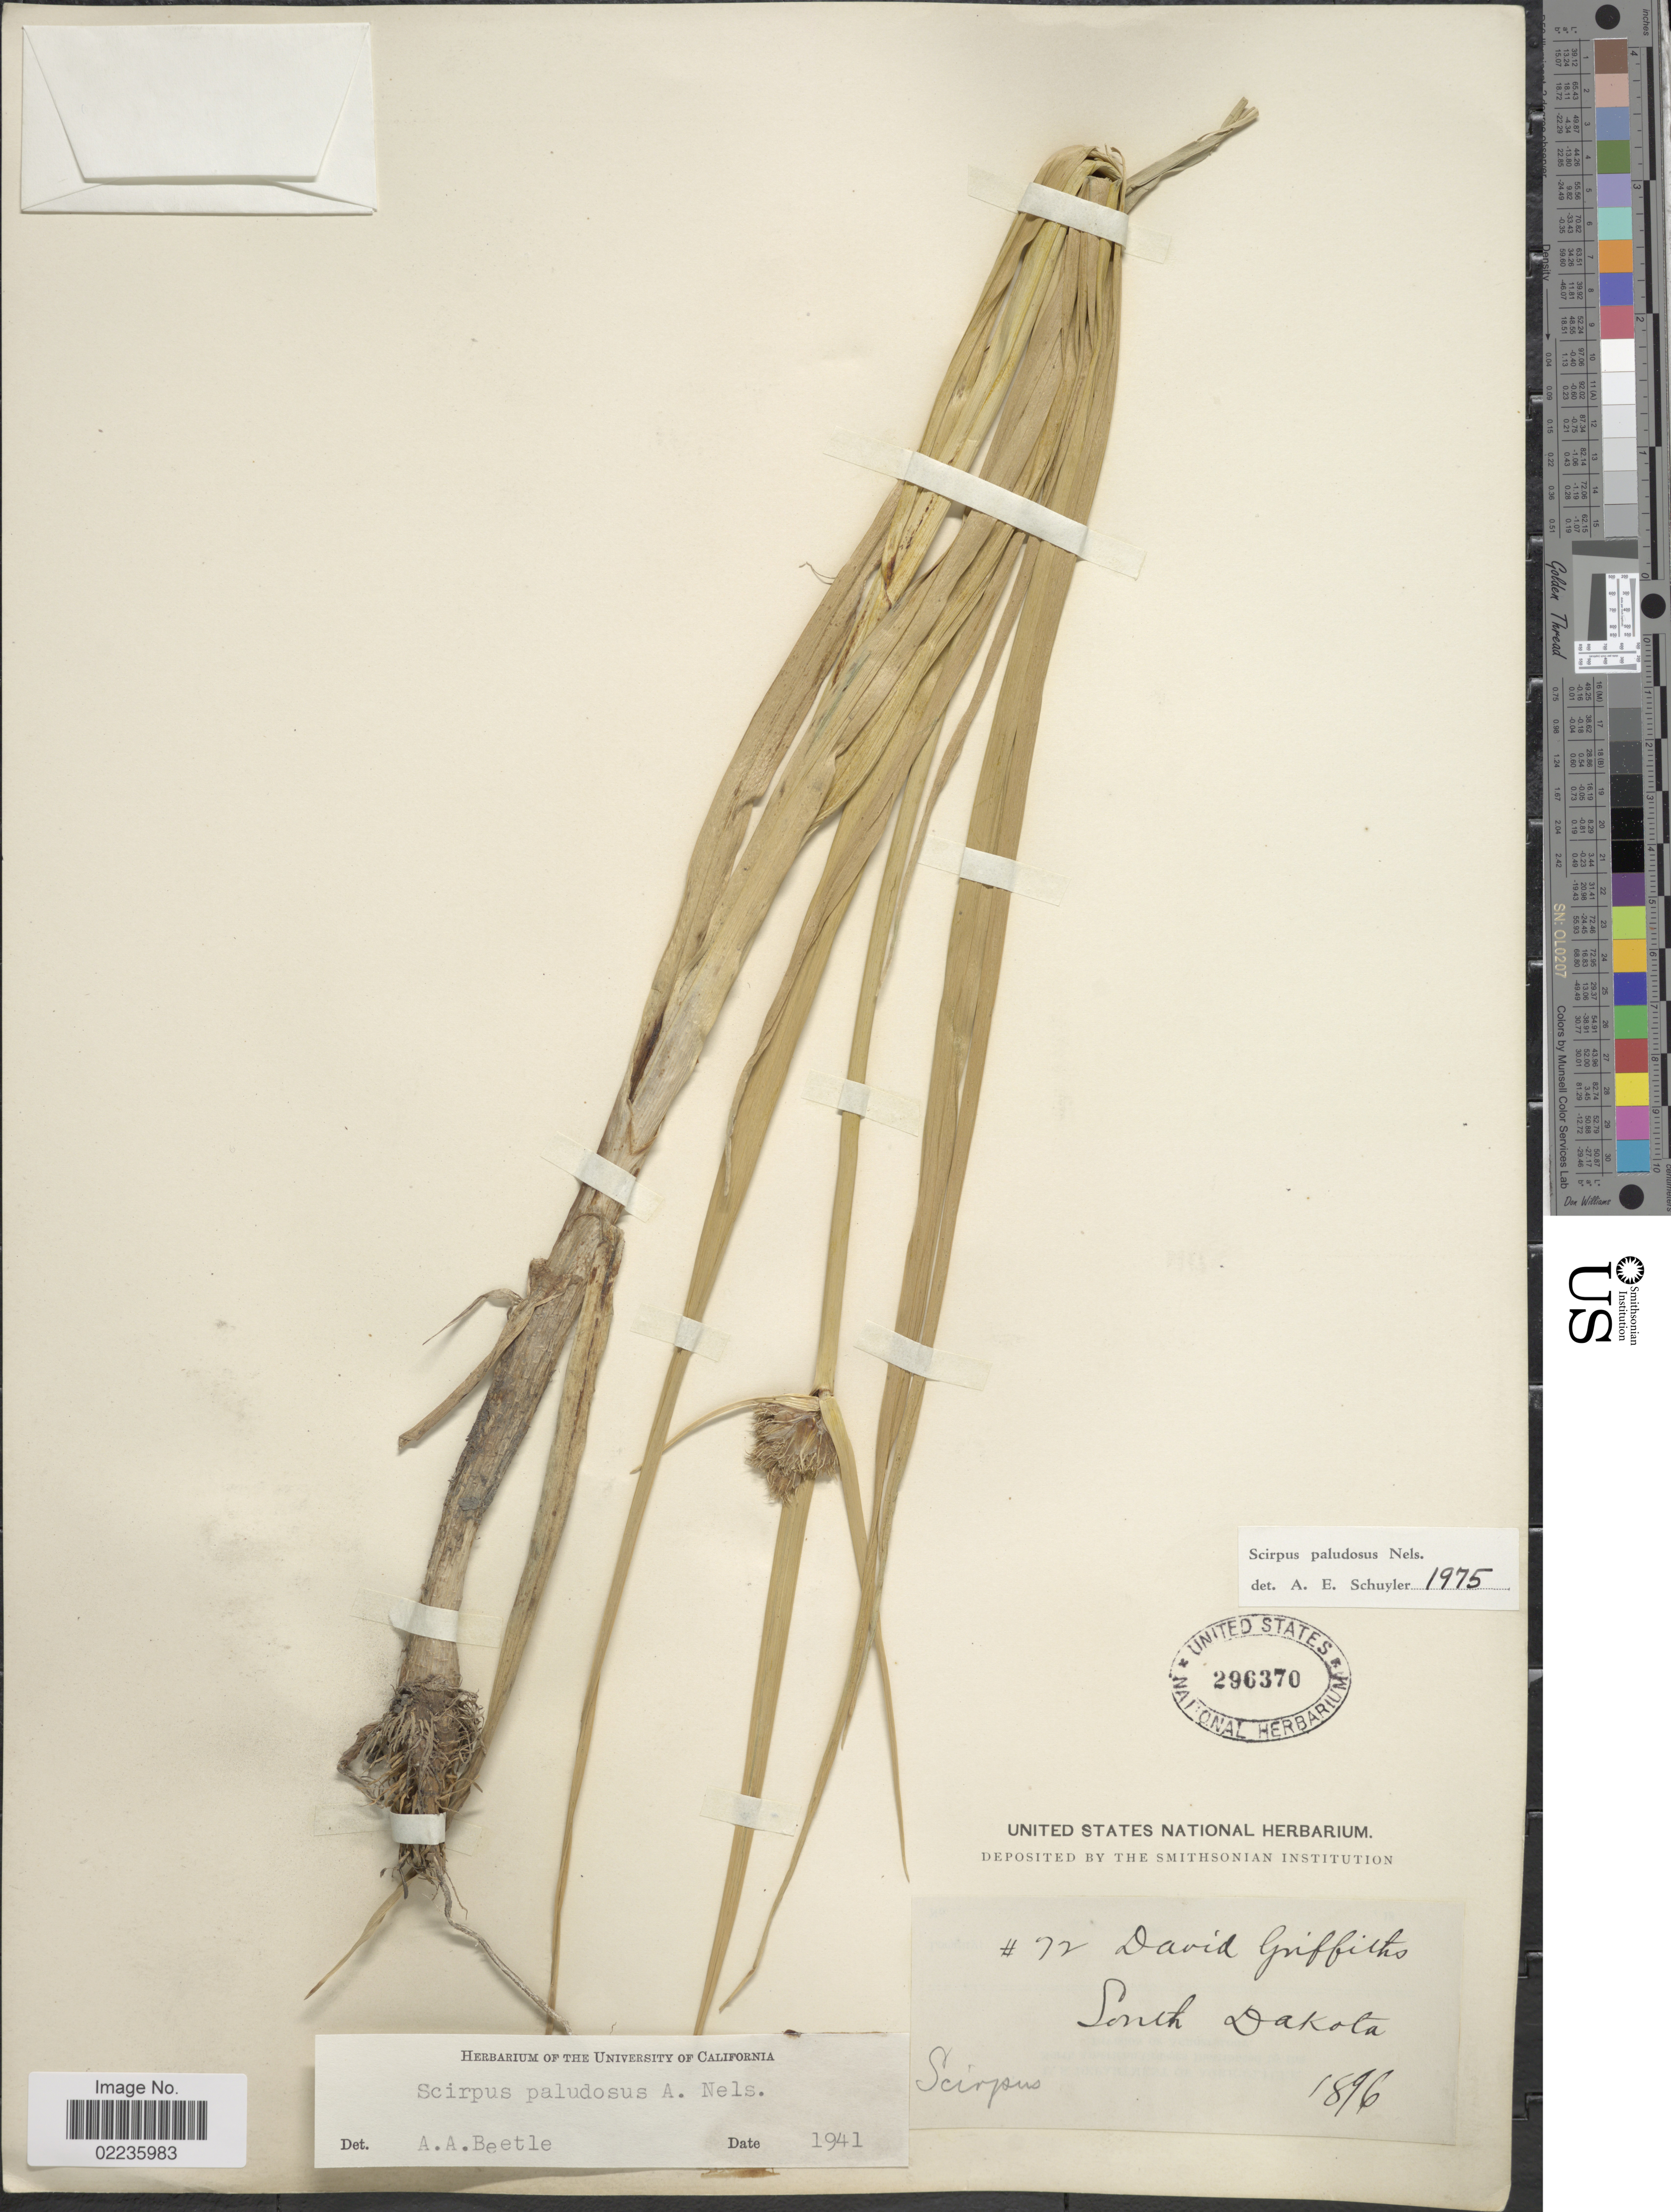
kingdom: Plantae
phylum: Tracheophyta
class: Liliopsida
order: Poales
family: Cyperaceae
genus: Bolboschoenus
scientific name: Bolboschoenus maritimus subsp. paludosus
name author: (A. Nelson) T. Koyama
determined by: Strong, M. T., (US), Smithsonian Institution - National Museum of Natural History (UNITED STATES)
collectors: D. Griffiths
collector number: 72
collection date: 1896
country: United States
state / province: South Dakota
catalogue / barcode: US 296370